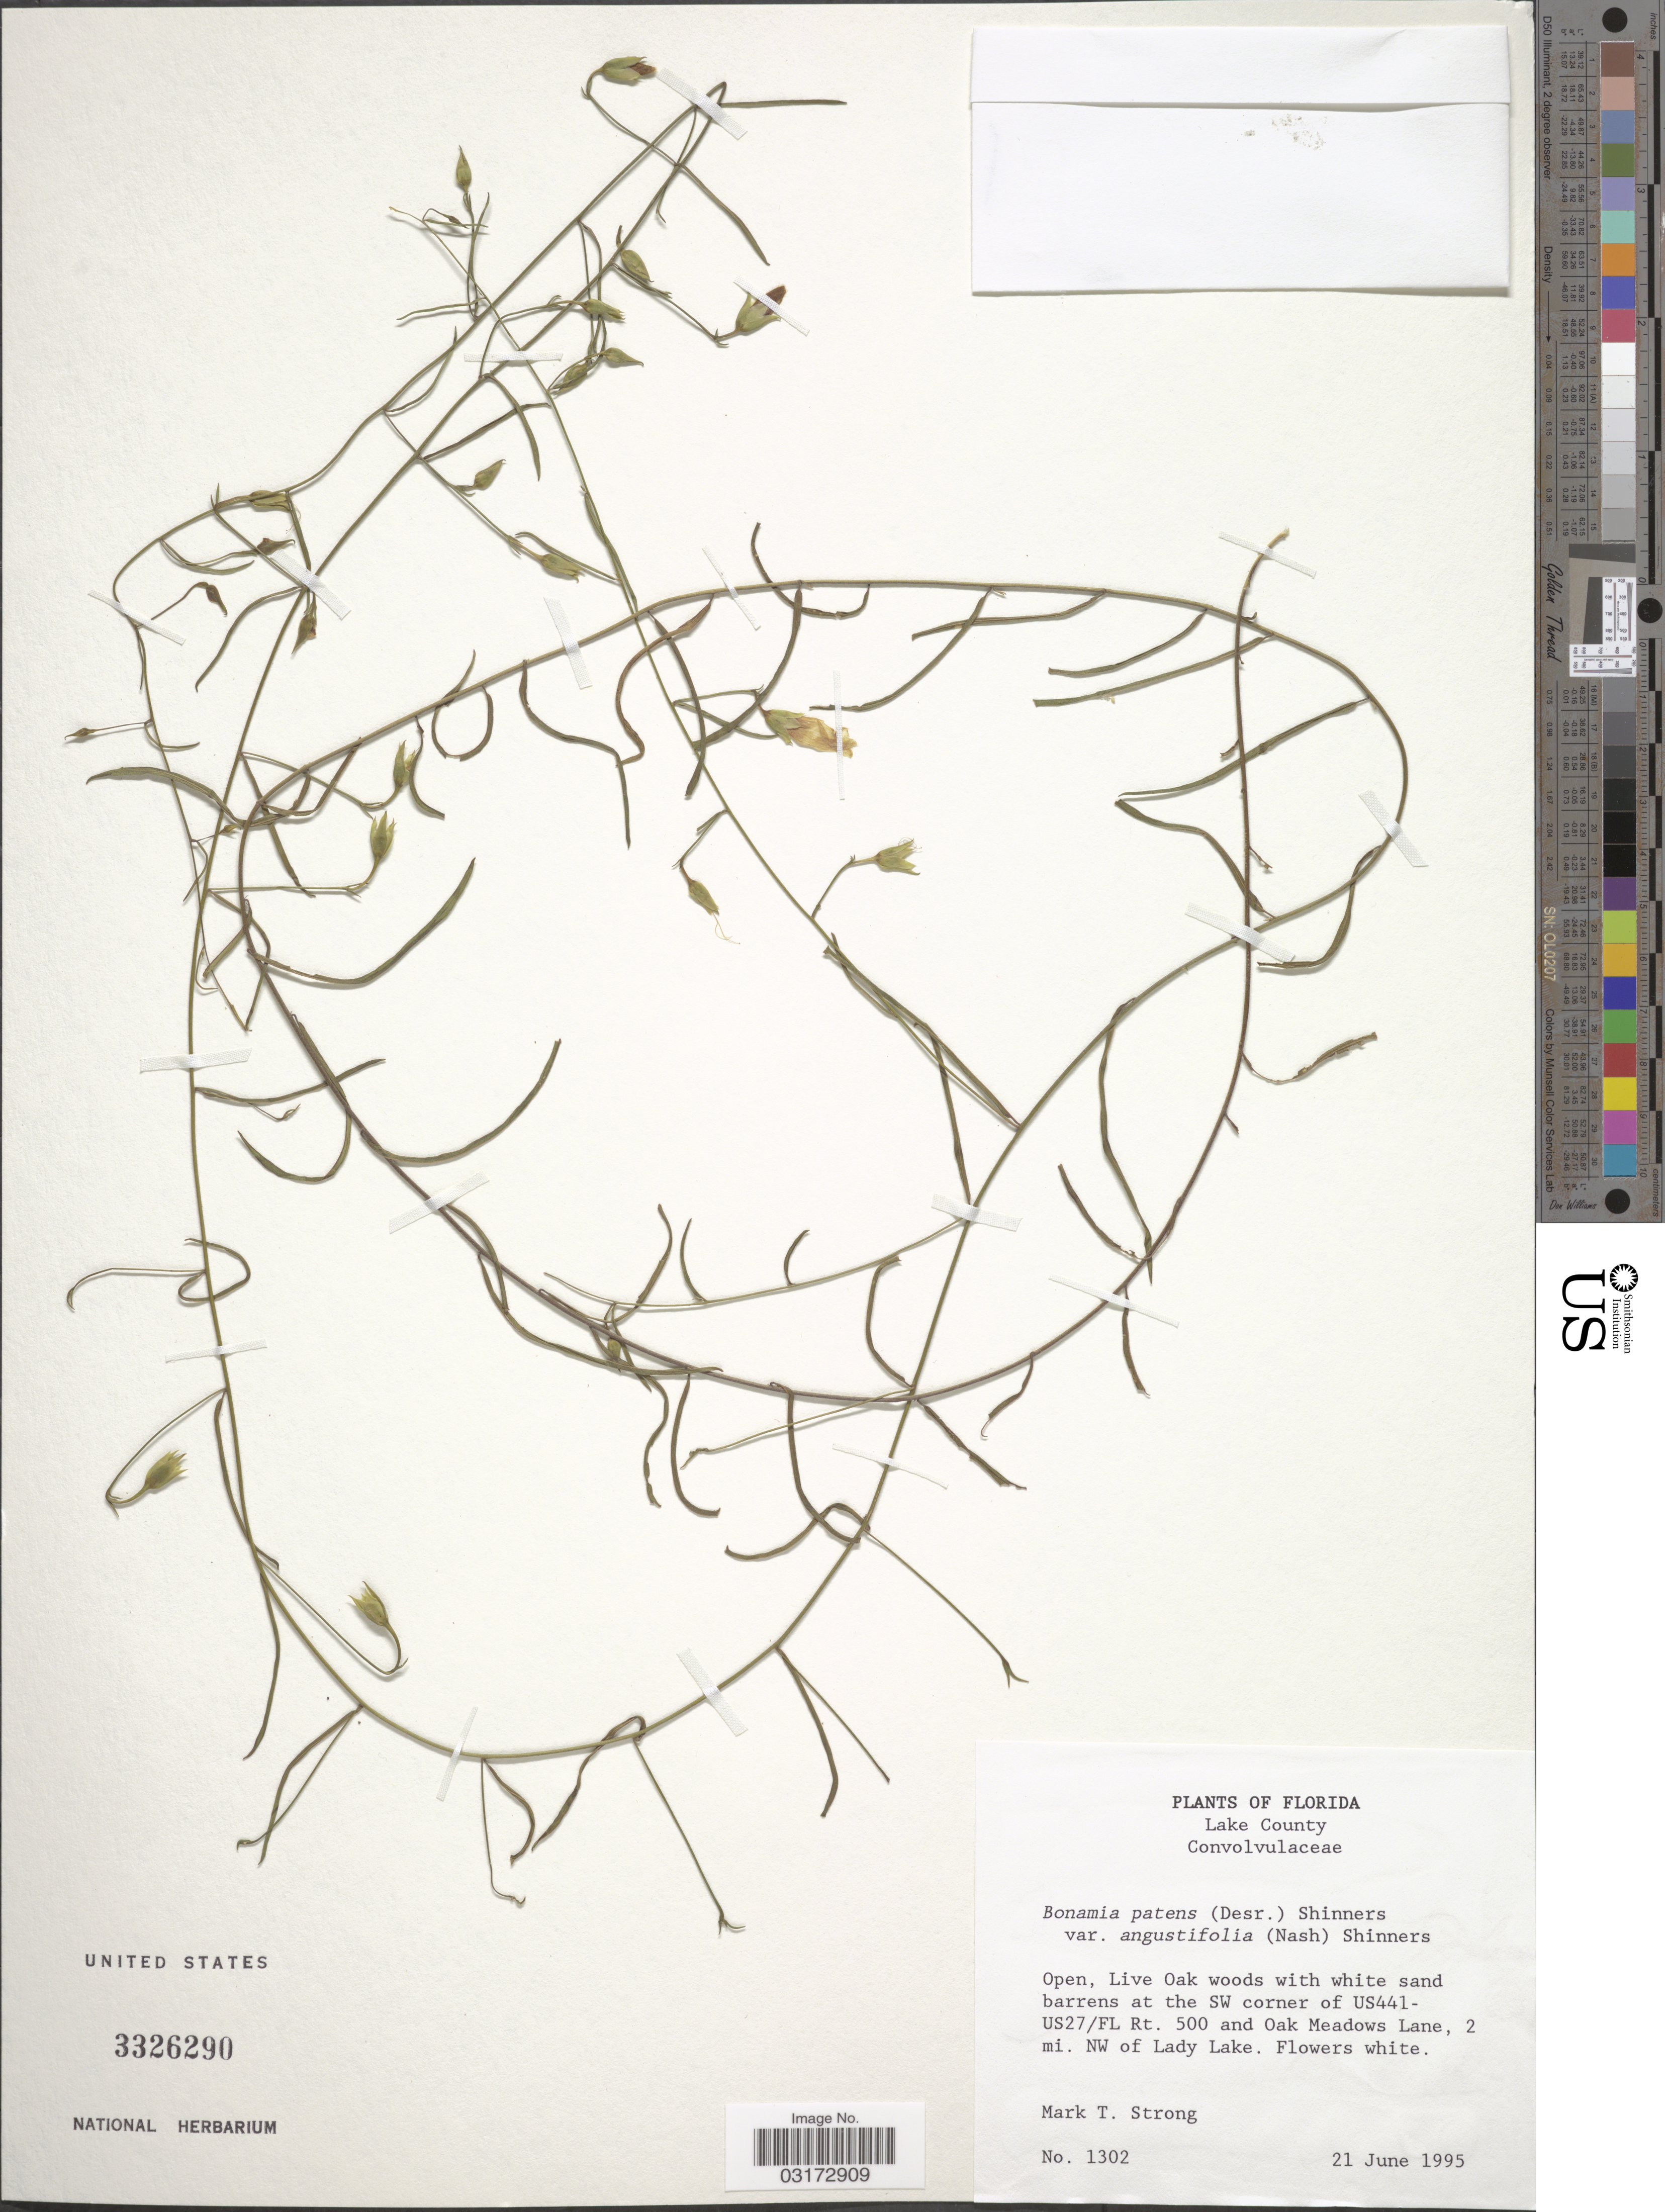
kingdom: Plantae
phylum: Tracheophyta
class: Magnoliopsida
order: Solanales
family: Convolvulaceae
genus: Stylisma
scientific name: Stylisma angustifolia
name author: (Nash) House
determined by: Strong, Mark T., (BOT), Smithsonian Institution - National Museum of Natural History (UNITED STATES)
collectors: M. T. Strong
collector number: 1302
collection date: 1995-06-21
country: United States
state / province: Florida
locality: Lake County, Open, Live Oak woods with white sand barrens at the SW corner of US441-US27/FL Rt. 500 and Oak Meadows Lane, 2 mi. NW of Lady Lake.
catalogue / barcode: US 3326290